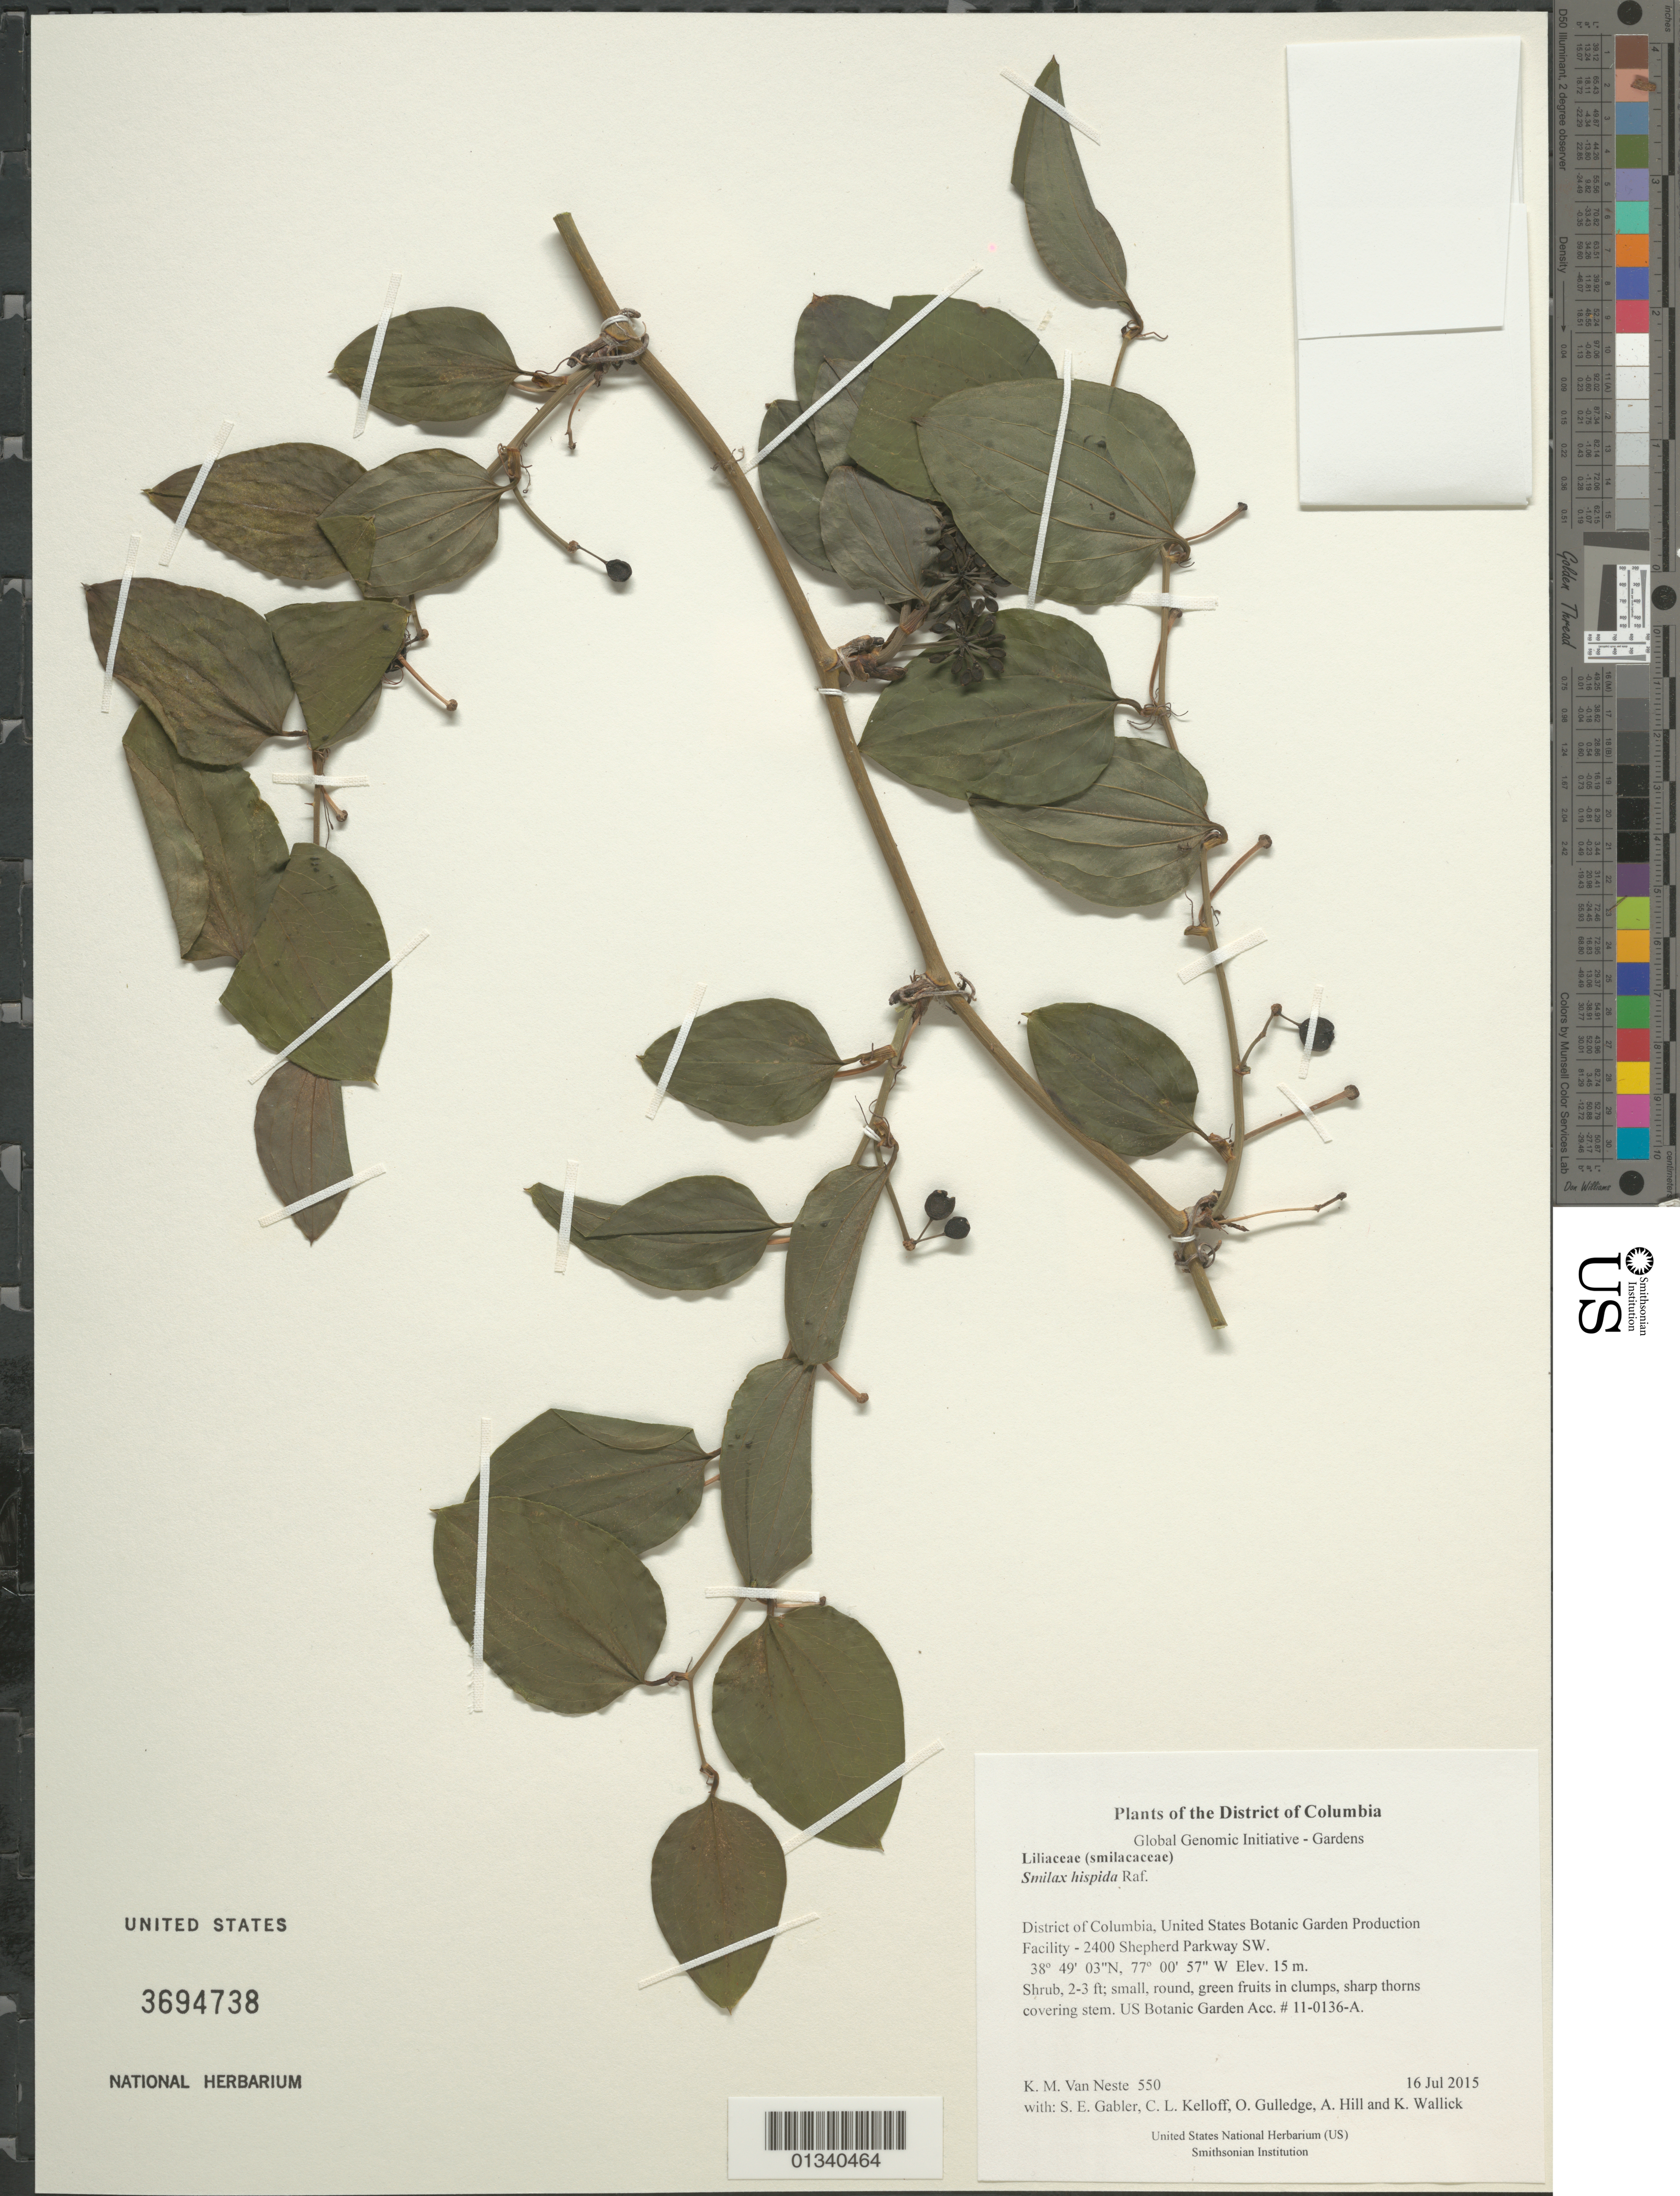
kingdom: Plantae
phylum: Tracheophyta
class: Liliopsida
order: Liliales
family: Smilacaceae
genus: Smilax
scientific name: Smilax hispida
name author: Raf.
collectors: K. M. Van Neste, S. E. Gabler, C. L. Kelloff, O. Gulledge, A. Hill & K. Wallick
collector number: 550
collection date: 2015-07-16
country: United States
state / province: District of Columbia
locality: United States Botanic Garden Production Facility - 2400 Shepherd Parkway SW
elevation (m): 15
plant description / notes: Forest Farm, east and central US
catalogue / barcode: US 3694738